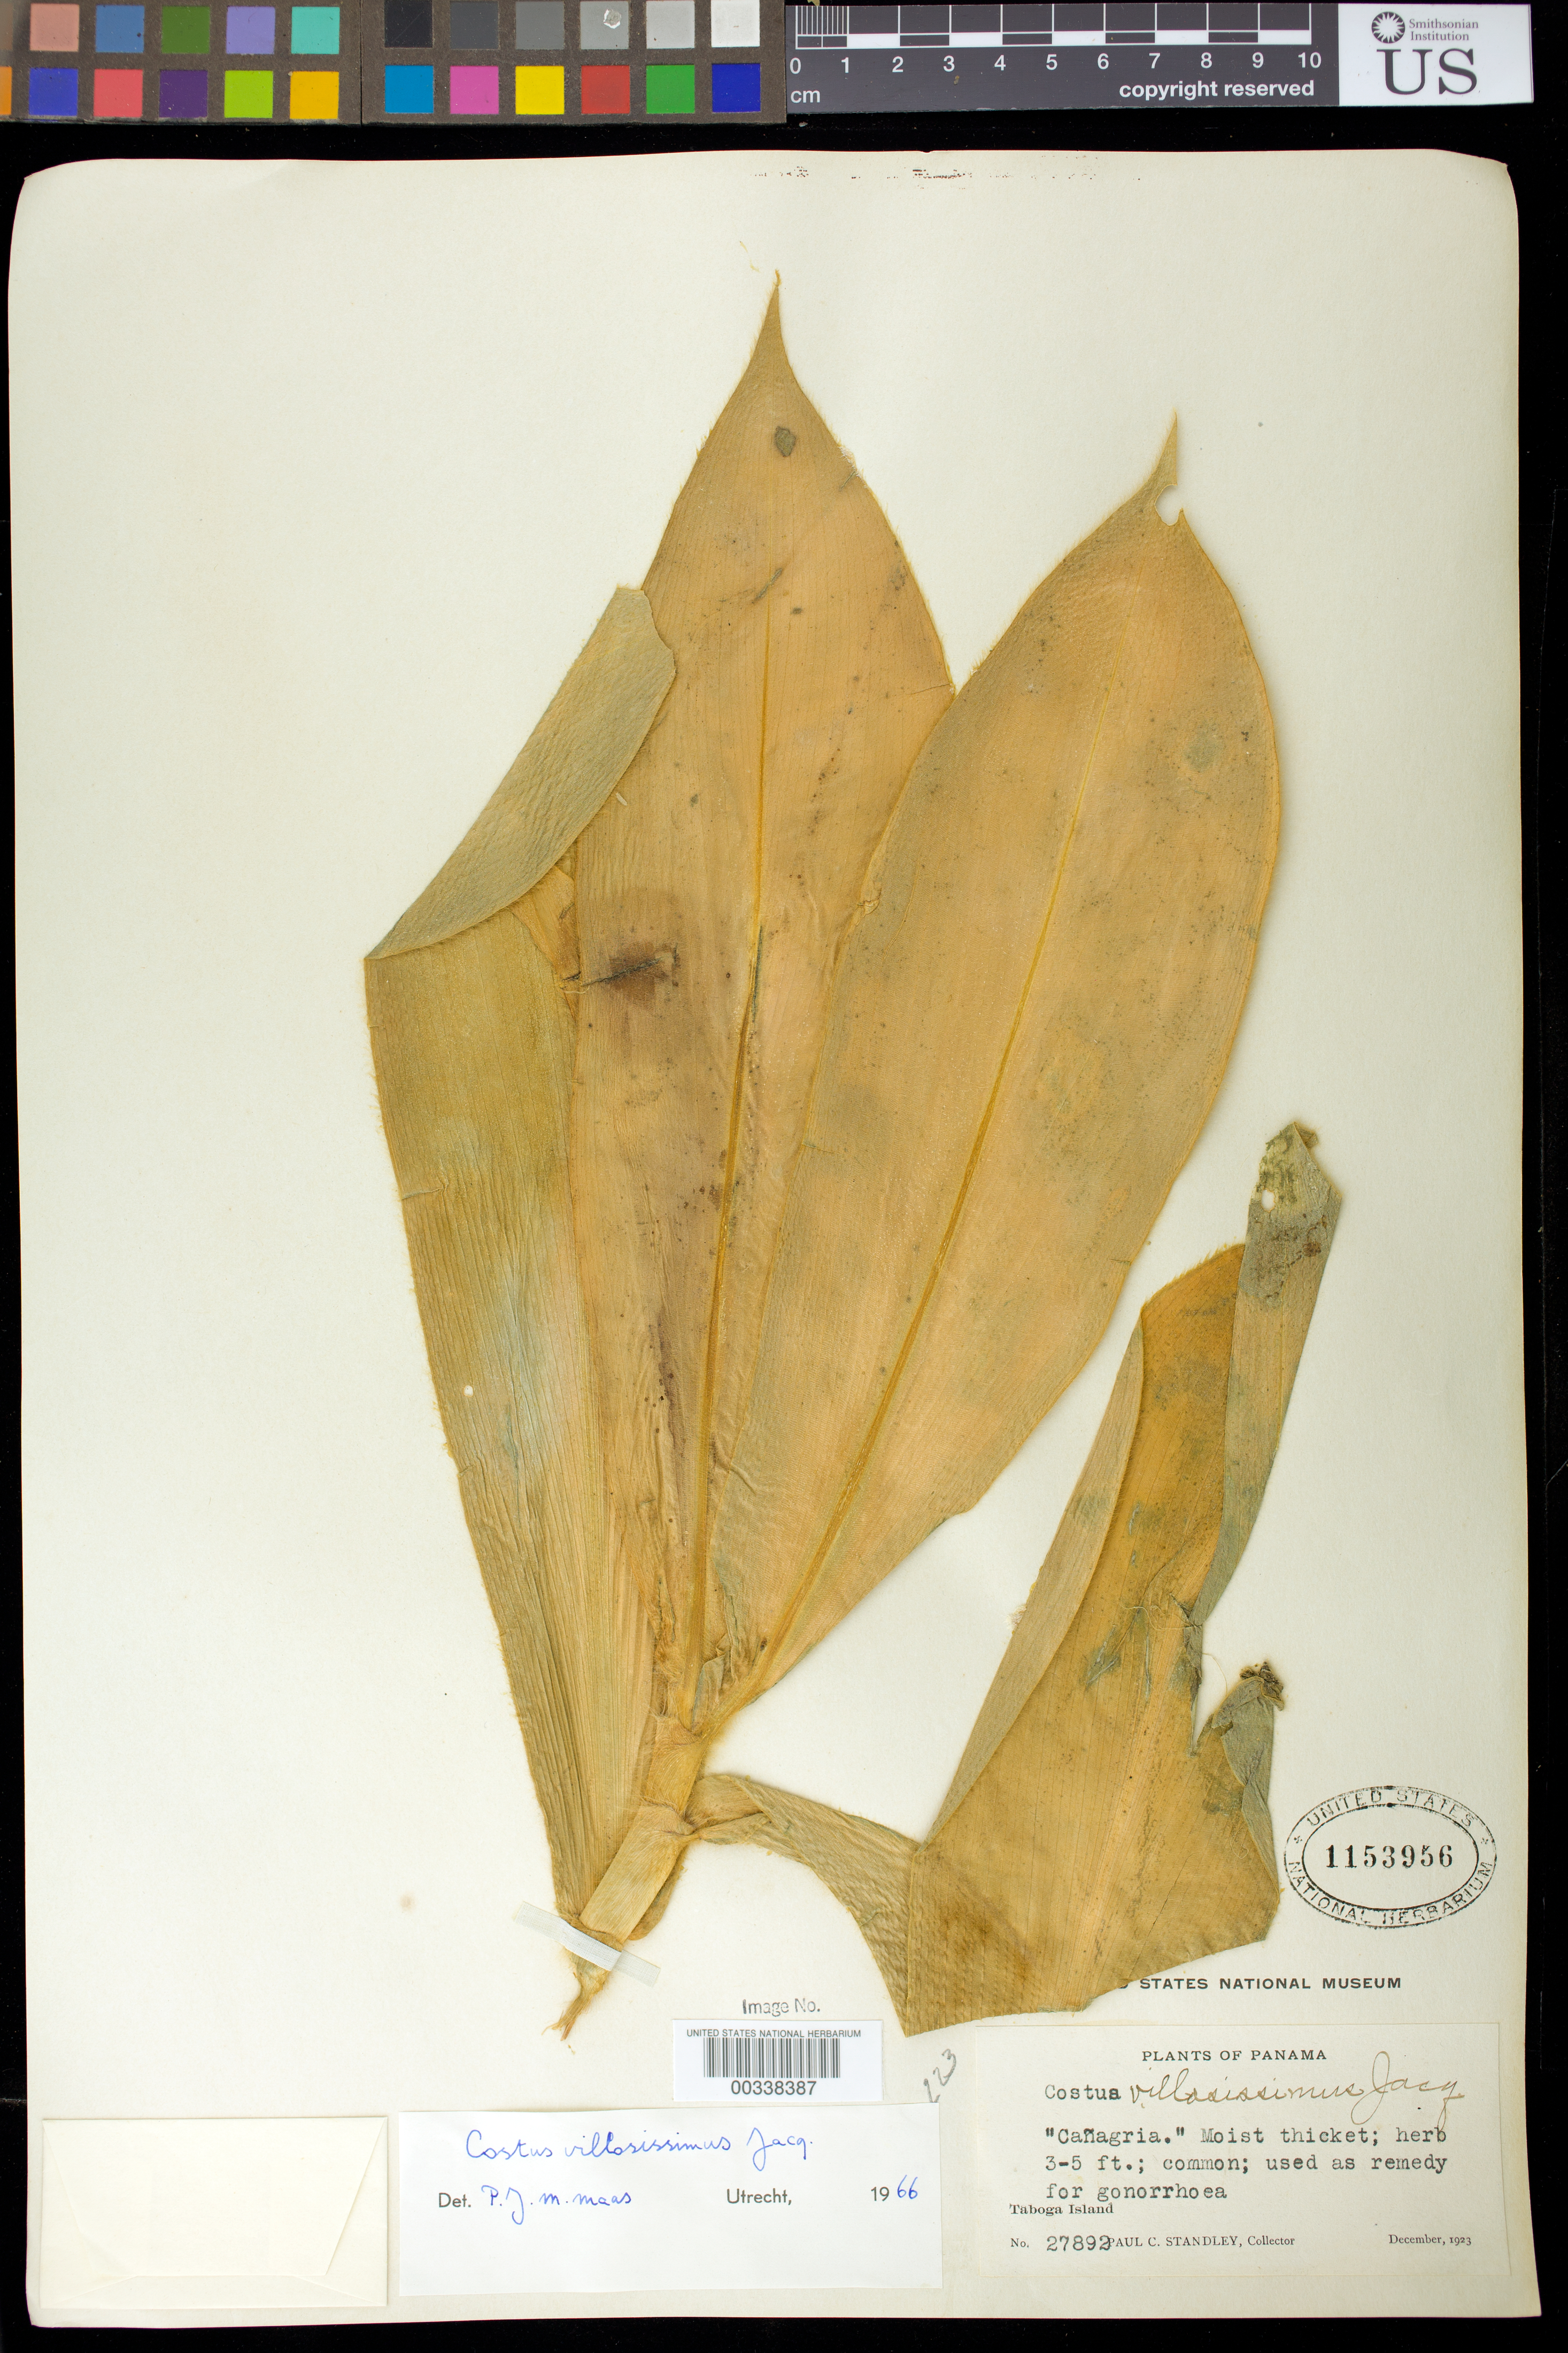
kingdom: Plantae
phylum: Tracheophyta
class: Liliopsida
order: Zingiberales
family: Costaceae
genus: Costus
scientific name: Costus villosissimus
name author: Jacq.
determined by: Maas, Paul J. M.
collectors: P. C. Standley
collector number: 27892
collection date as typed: Dec 1923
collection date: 1923-12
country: Panama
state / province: Panamá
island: Taboga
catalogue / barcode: US 1153956